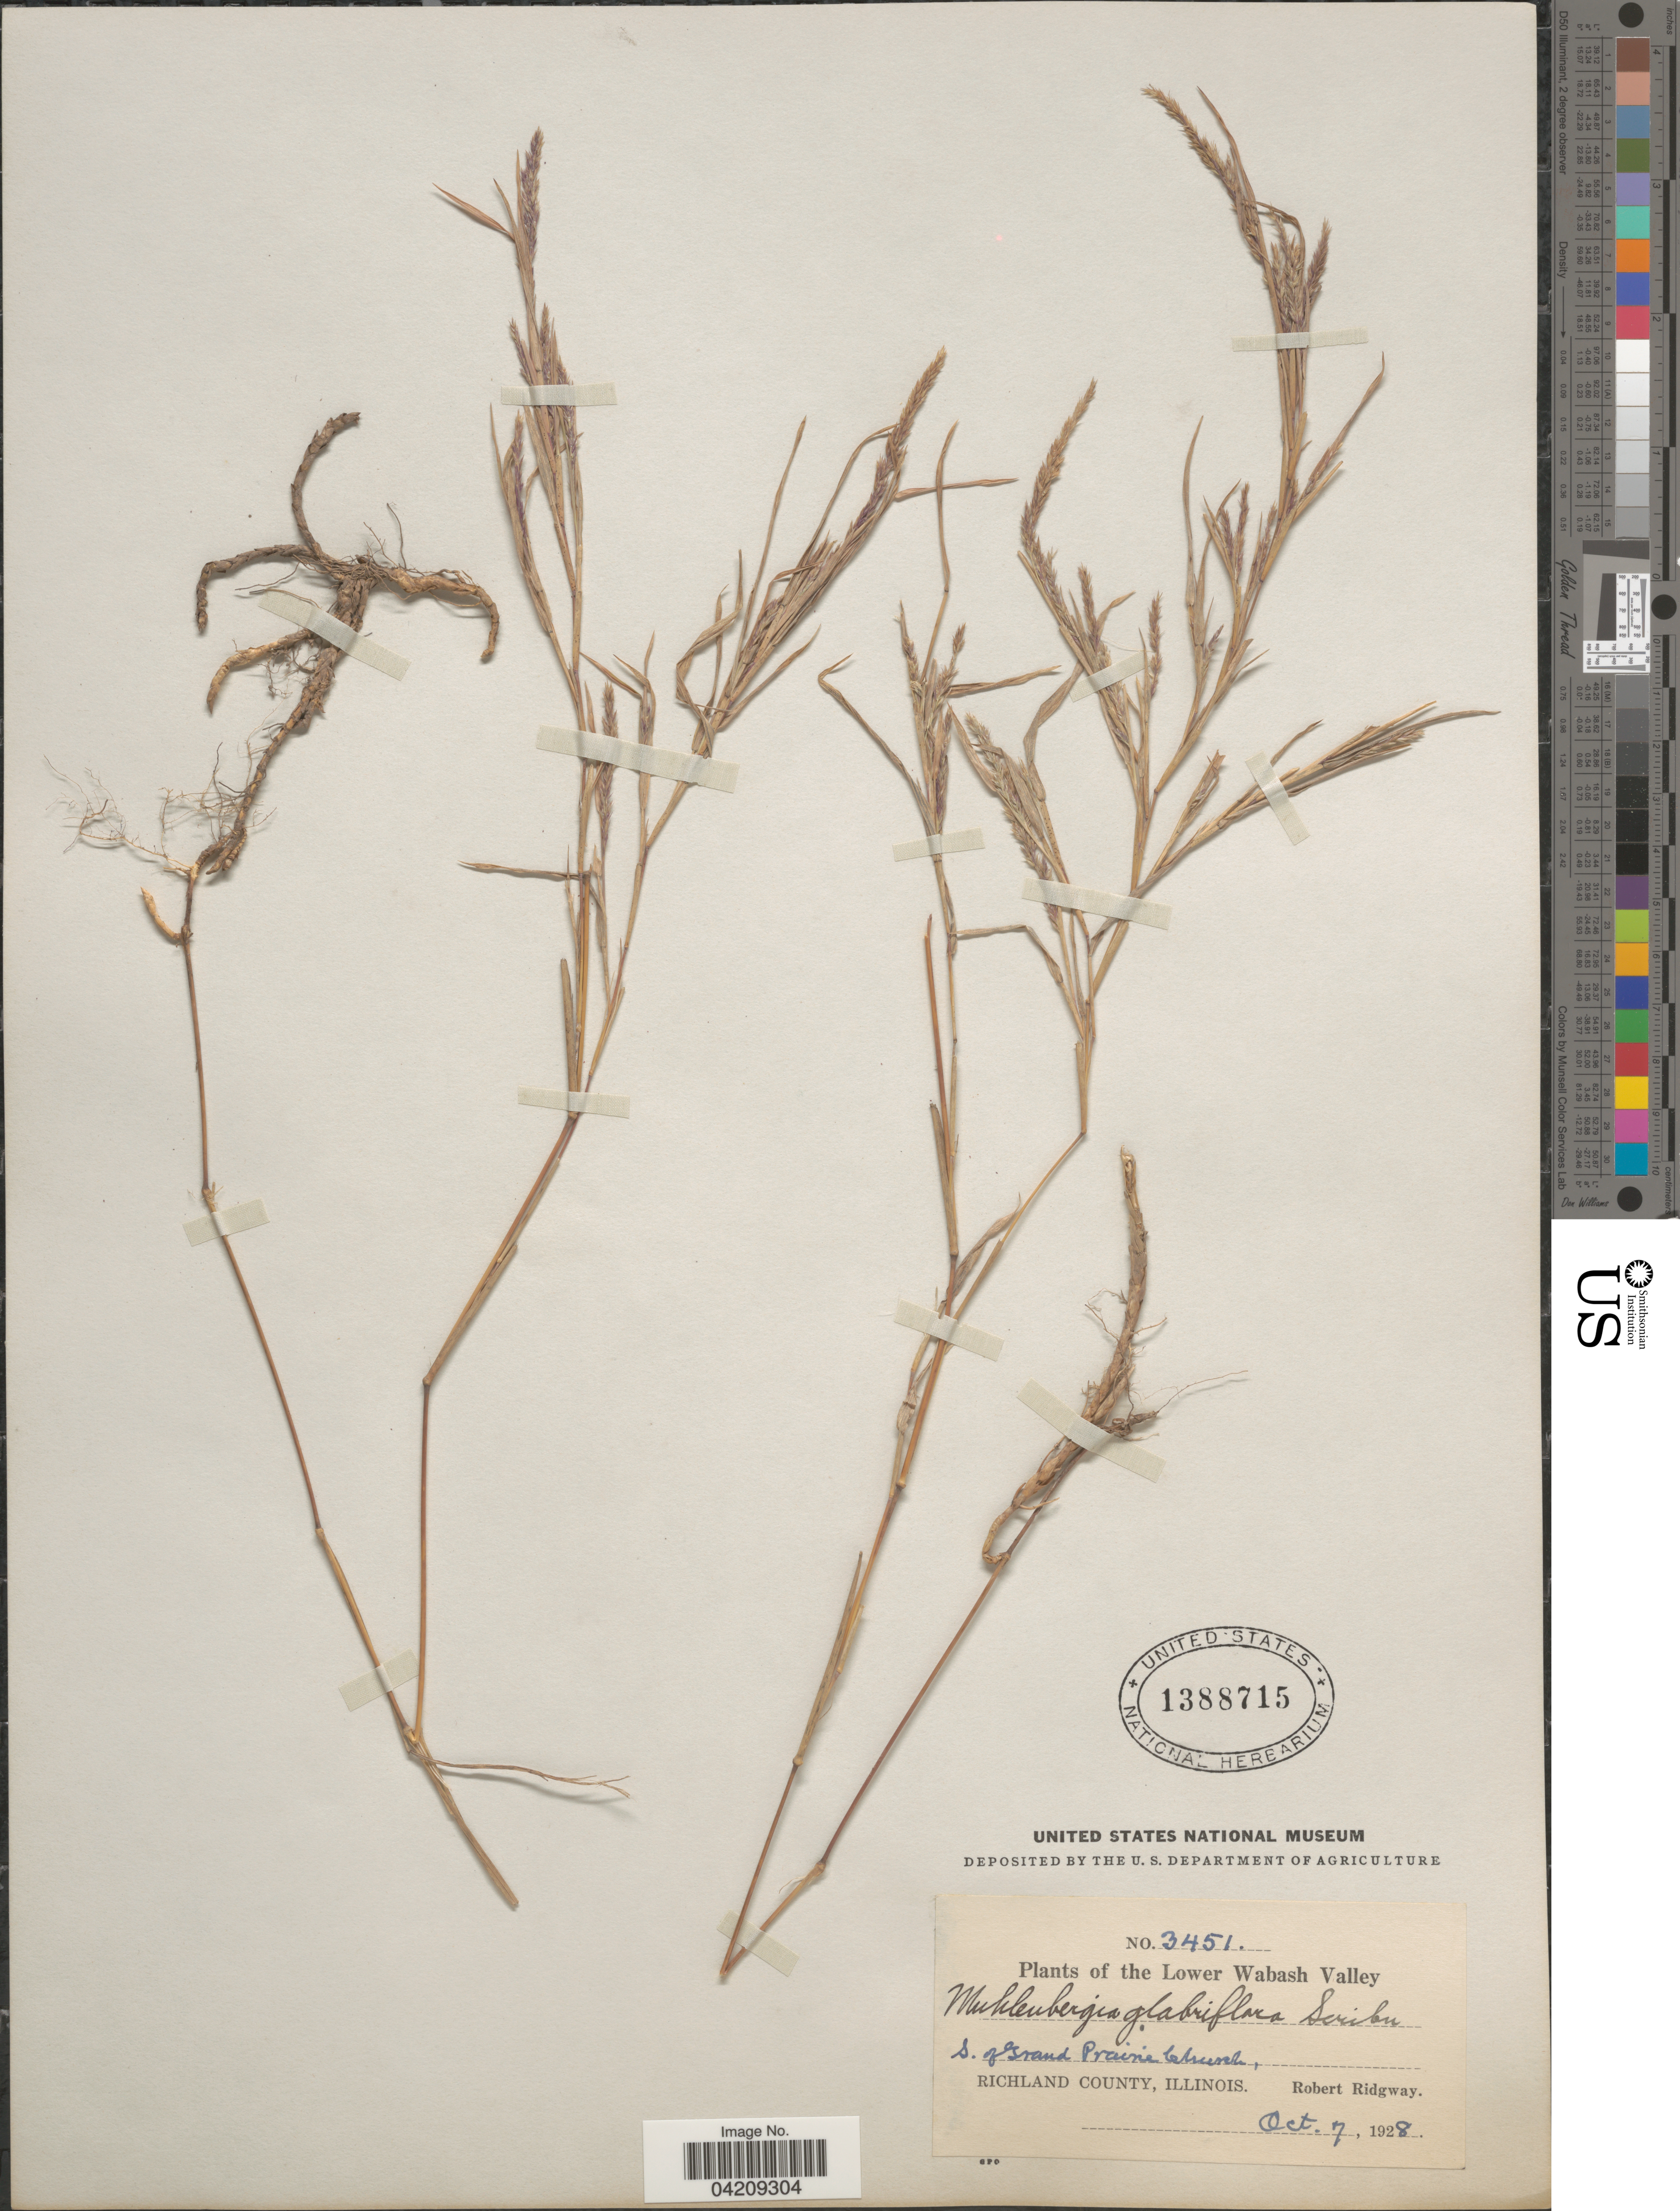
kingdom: Plantae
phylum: Tracheophyta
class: Liliopsida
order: Poales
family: Poaceae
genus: Muhlenbergia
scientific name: Muhlenbergia glabrifloris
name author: Scribn.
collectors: R. Ridgway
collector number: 3451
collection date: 1928-10-07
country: United States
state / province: Illinois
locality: Lower Wabash Valley. S. of Grand Prairie Church, Richland County.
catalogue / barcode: US 1388715